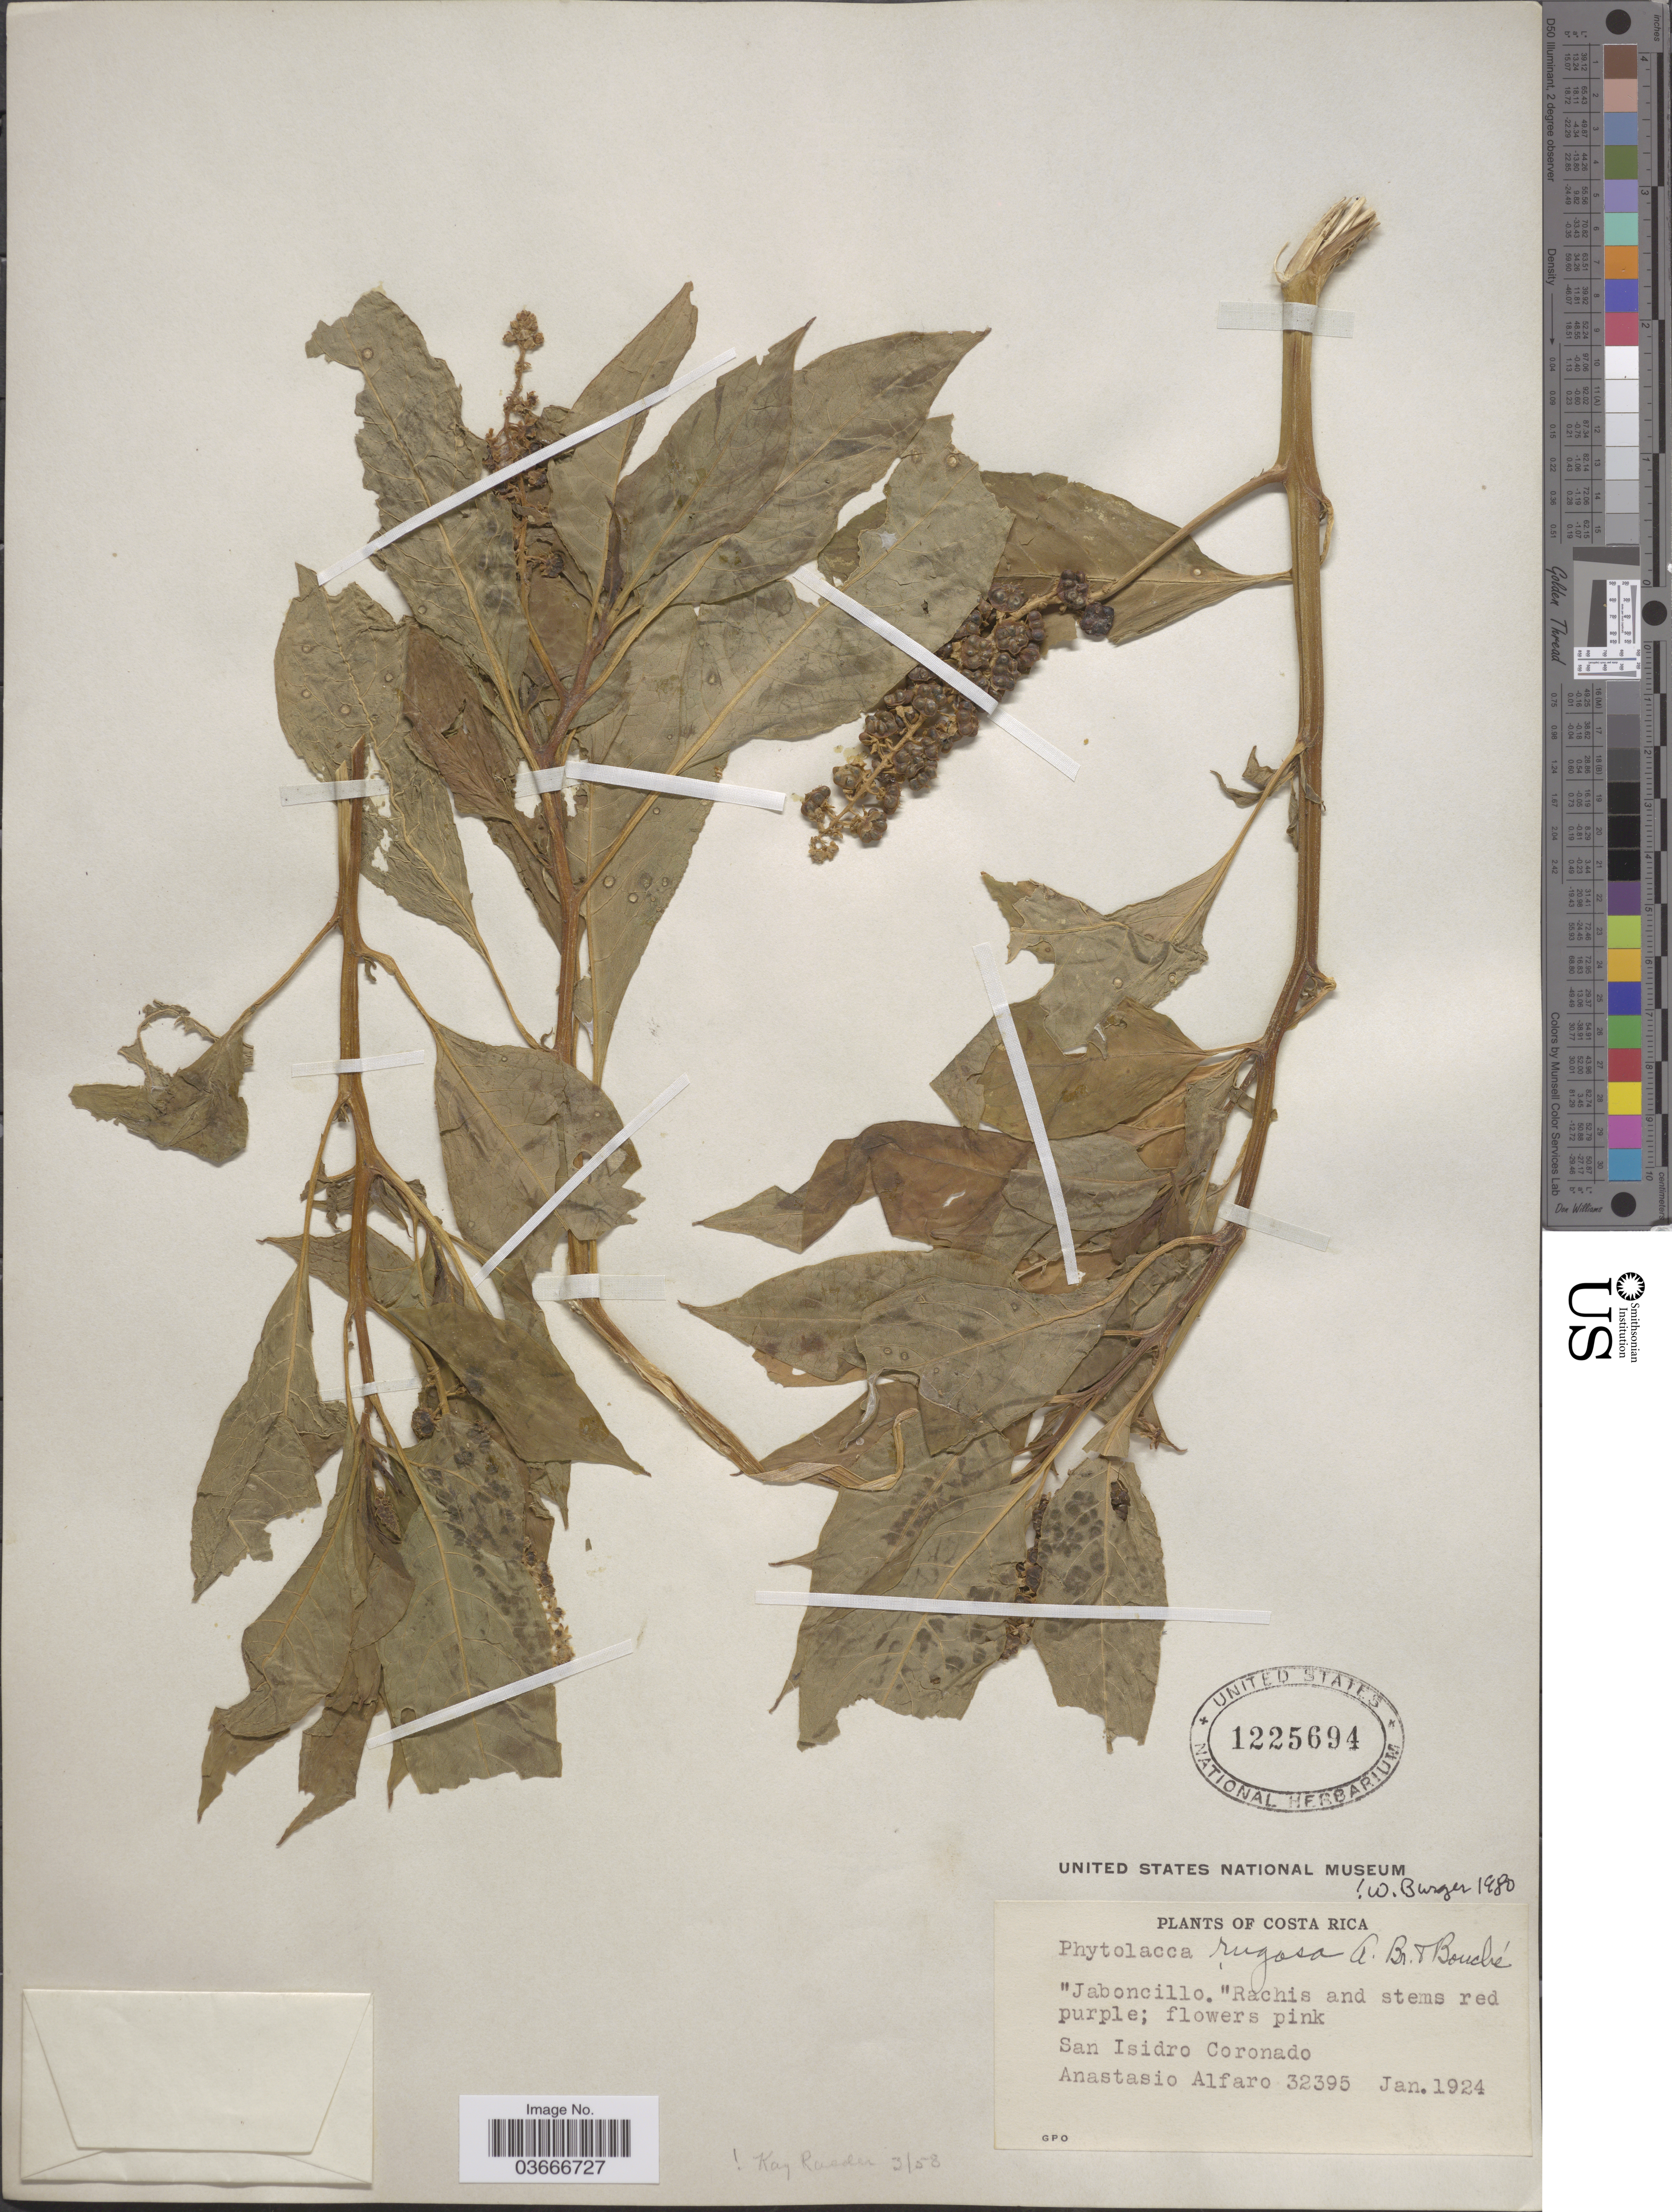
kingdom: Plantae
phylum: Tracheophyta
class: Magnoliopsida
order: Caryophyllales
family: Phytolaccaceae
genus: Phytolacca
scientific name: Phytolacca rugosa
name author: A. Braun & C.D. Bouché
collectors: A. Alfaro Gonzalez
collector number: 32395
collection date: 1924-01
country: Costa Rica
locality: San Isidro Coronado.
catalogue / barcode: US 1225694